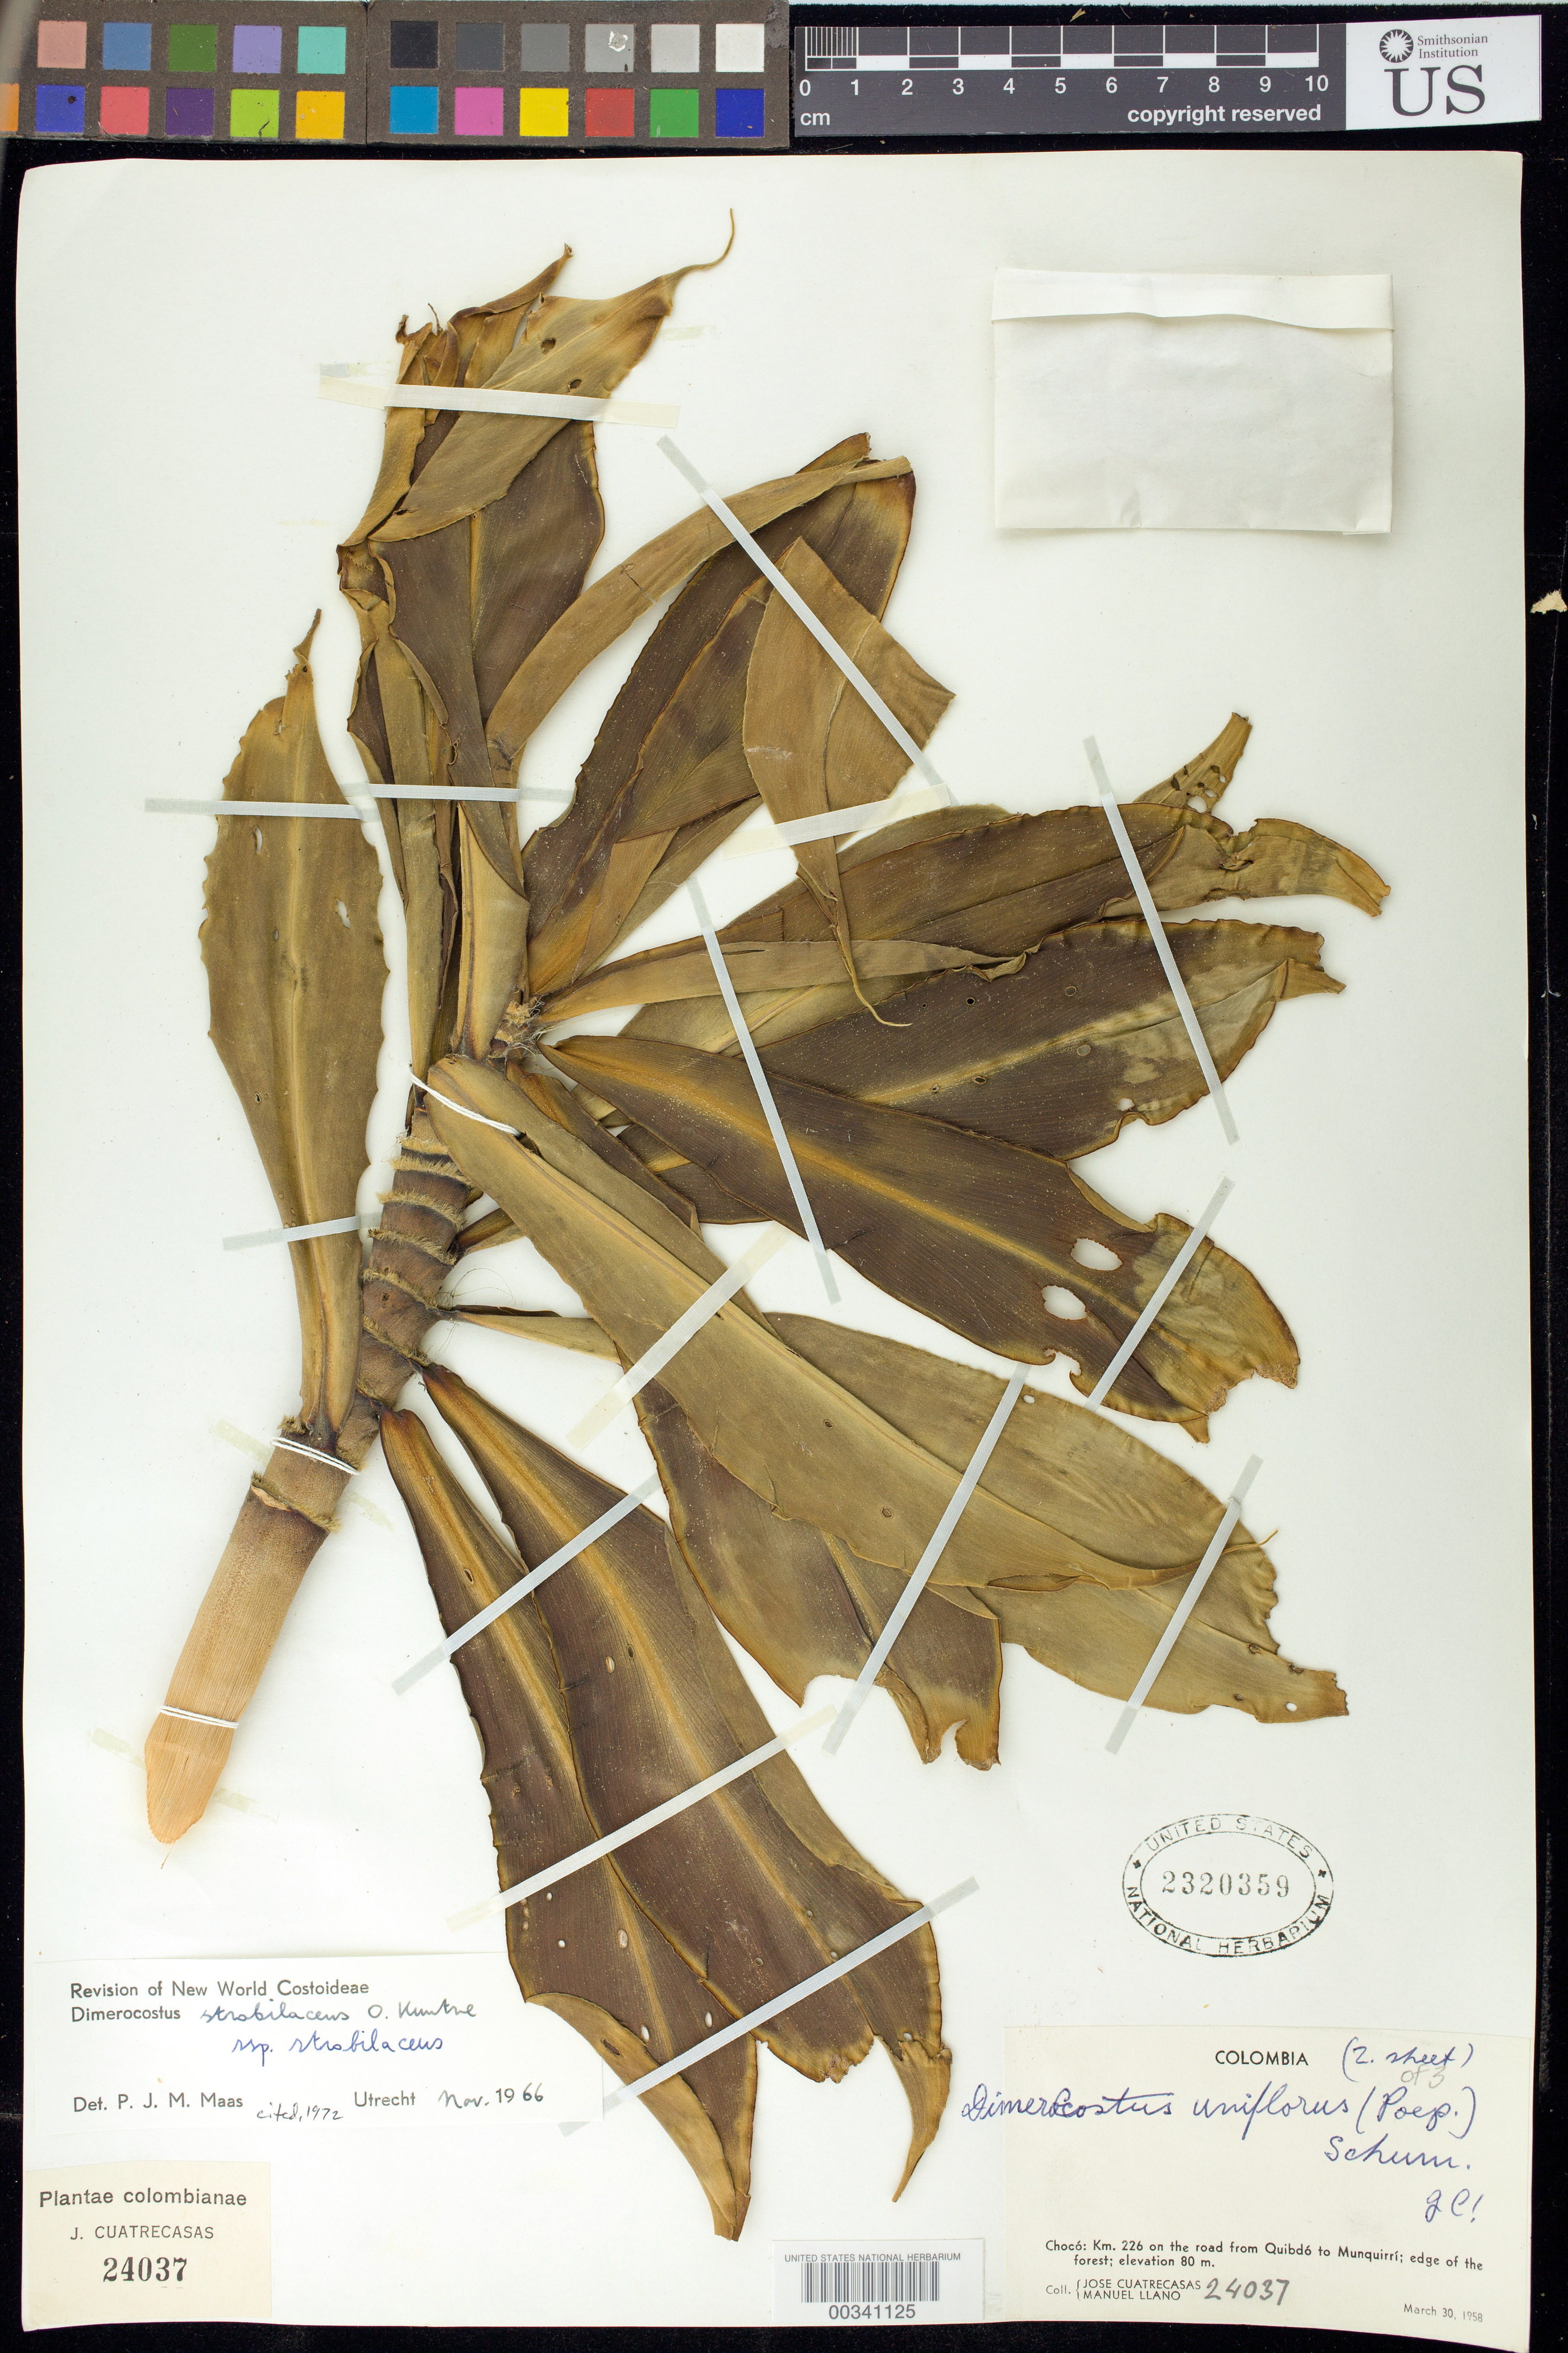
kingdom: Plantae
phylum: Tracheophyta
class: Liliopsida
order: Zingiberales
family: Costaceae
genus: Dimerocostus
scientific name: Dimerocostus strobilaceus subsp. strobilaceus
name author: Kuntze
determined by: Maas, Paul J. M.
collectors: J. Cuatrecasas & M. Llano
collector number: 24037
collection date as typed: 30 Mar 1958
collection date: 1958-03-30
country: Colombia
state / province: Chocó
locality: Km 226 on road from Quibdo to Munquirri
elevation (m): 80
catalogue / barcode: US 2320359